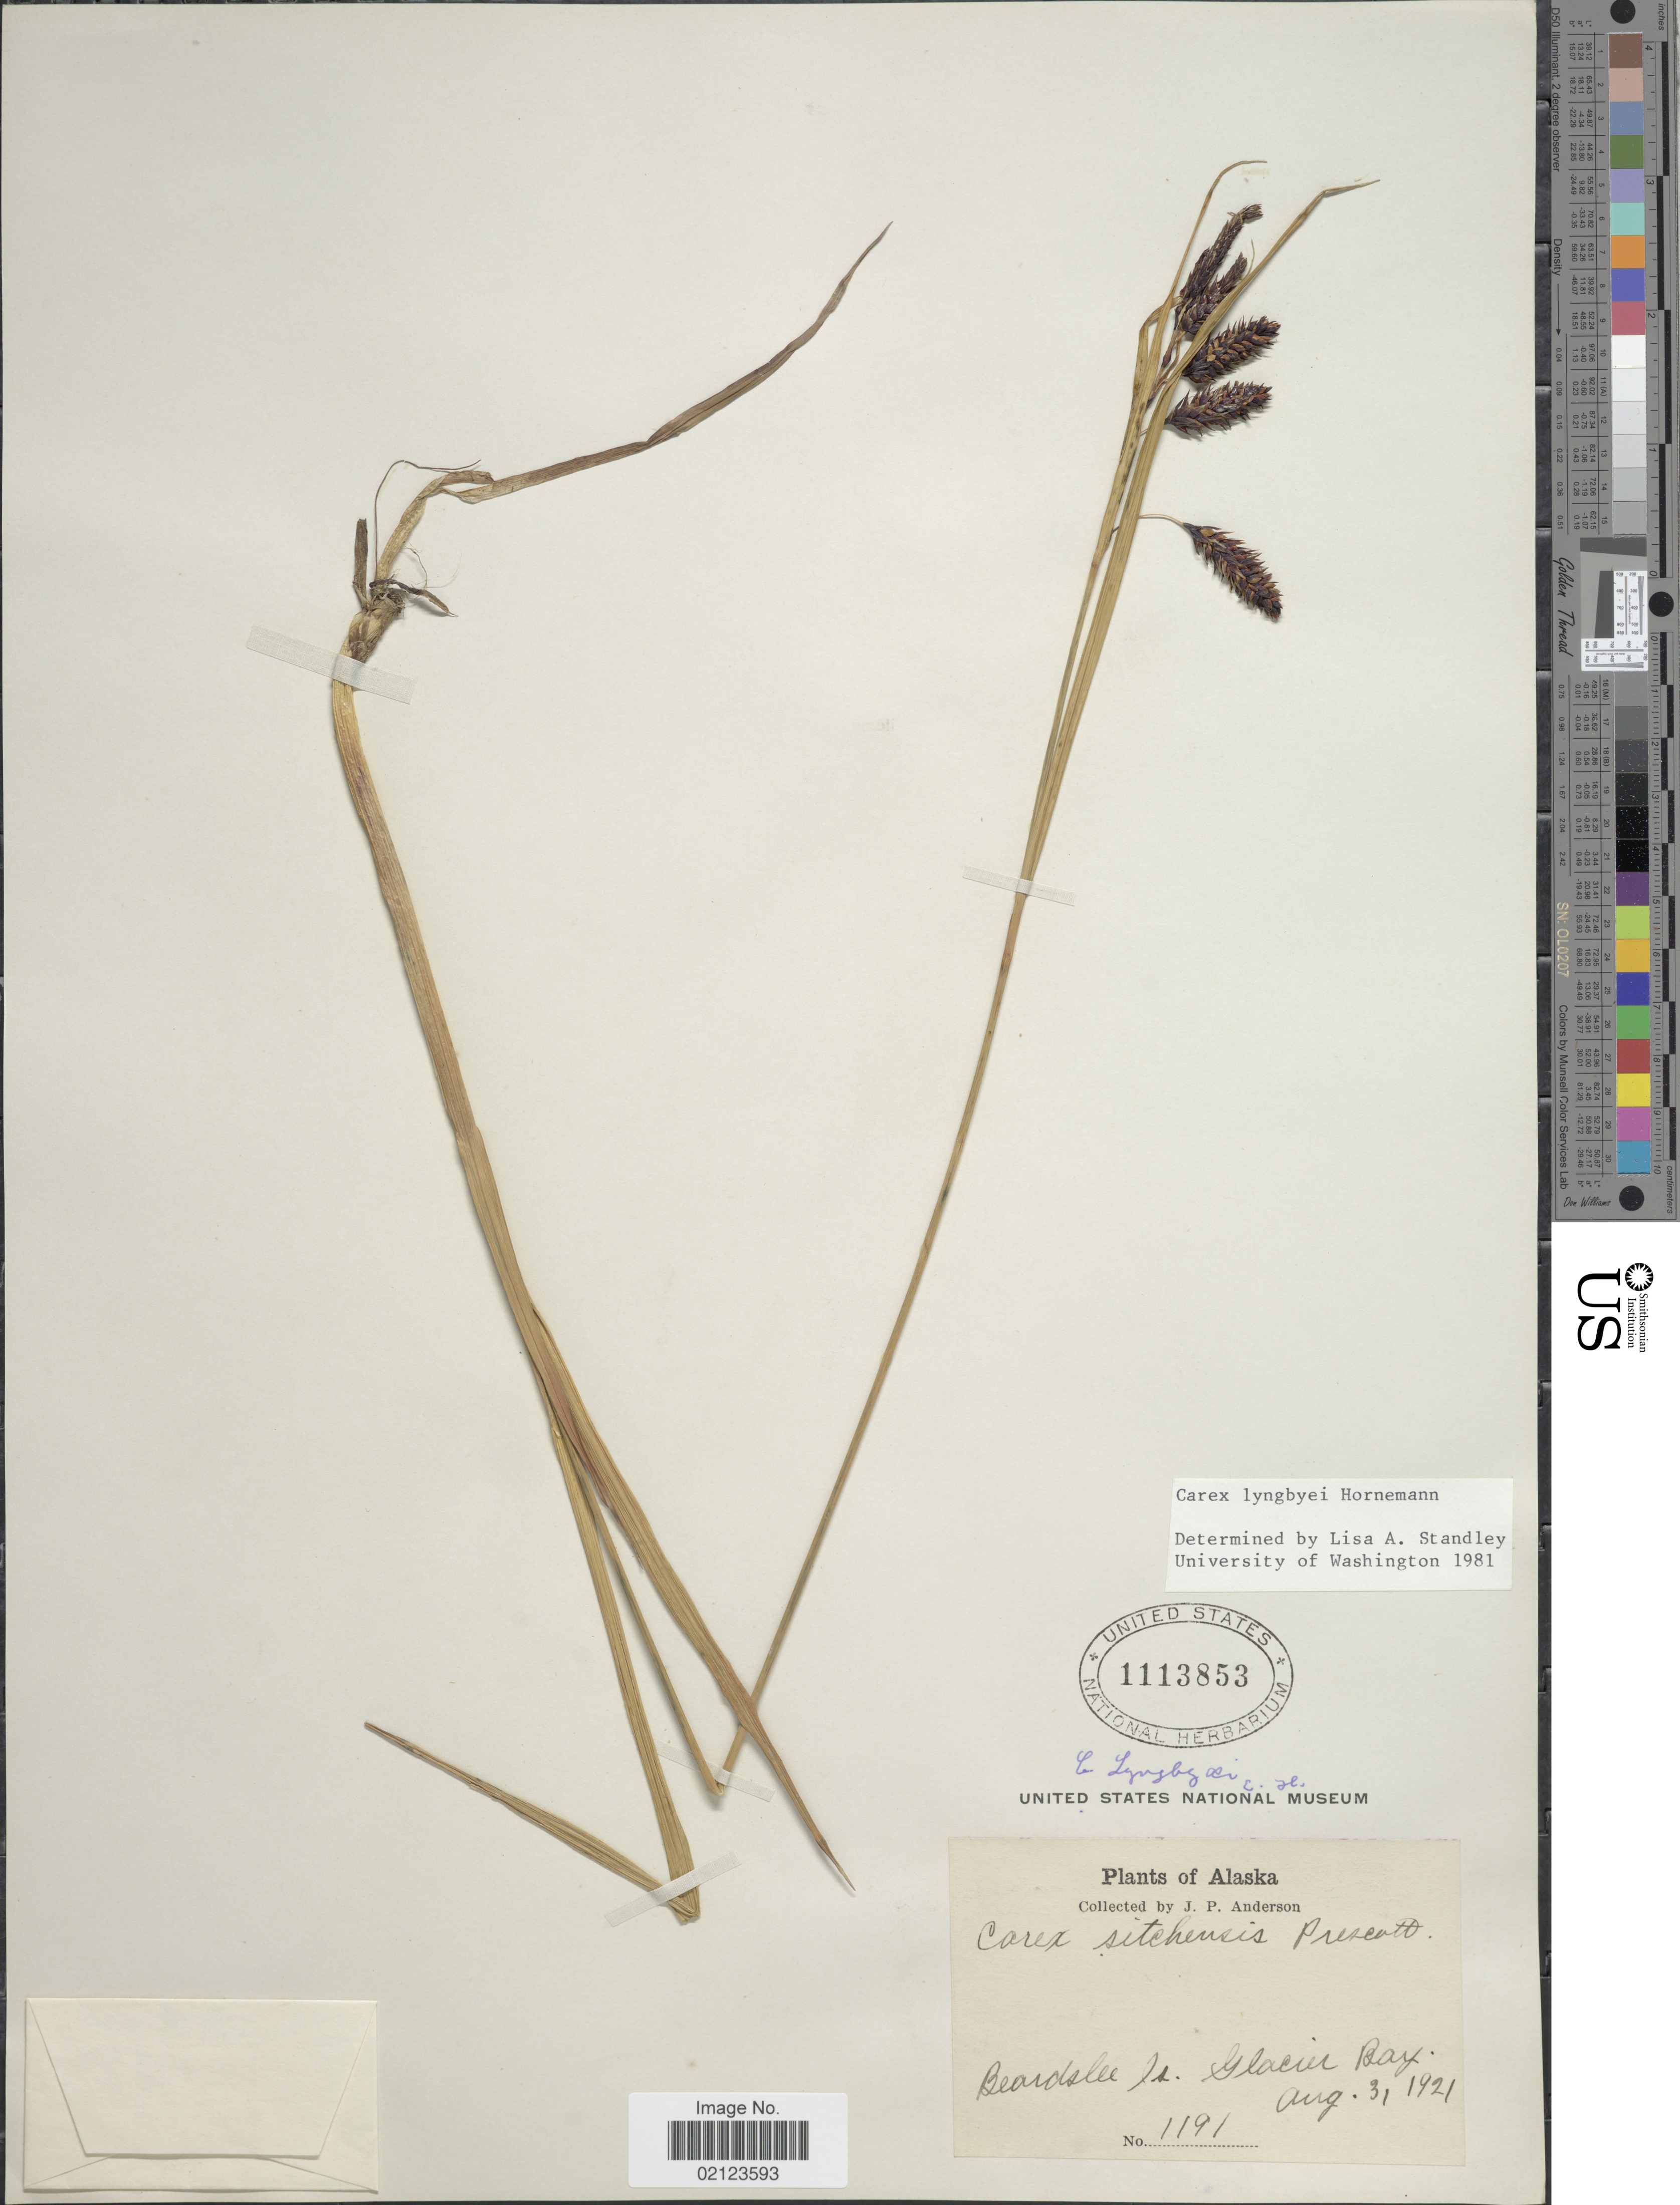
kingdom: Plantae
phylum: Tracheophyta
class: Liliopsida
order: Poales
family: Cyperaceae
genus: Carex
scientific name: Carex lyngbyei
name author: Hornem.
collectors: J. P. Anderson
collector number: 1191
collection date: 1921-08-31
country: United States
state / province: Alaska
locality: Beardslee Is. Glacier Bay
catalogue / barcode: US 1113853